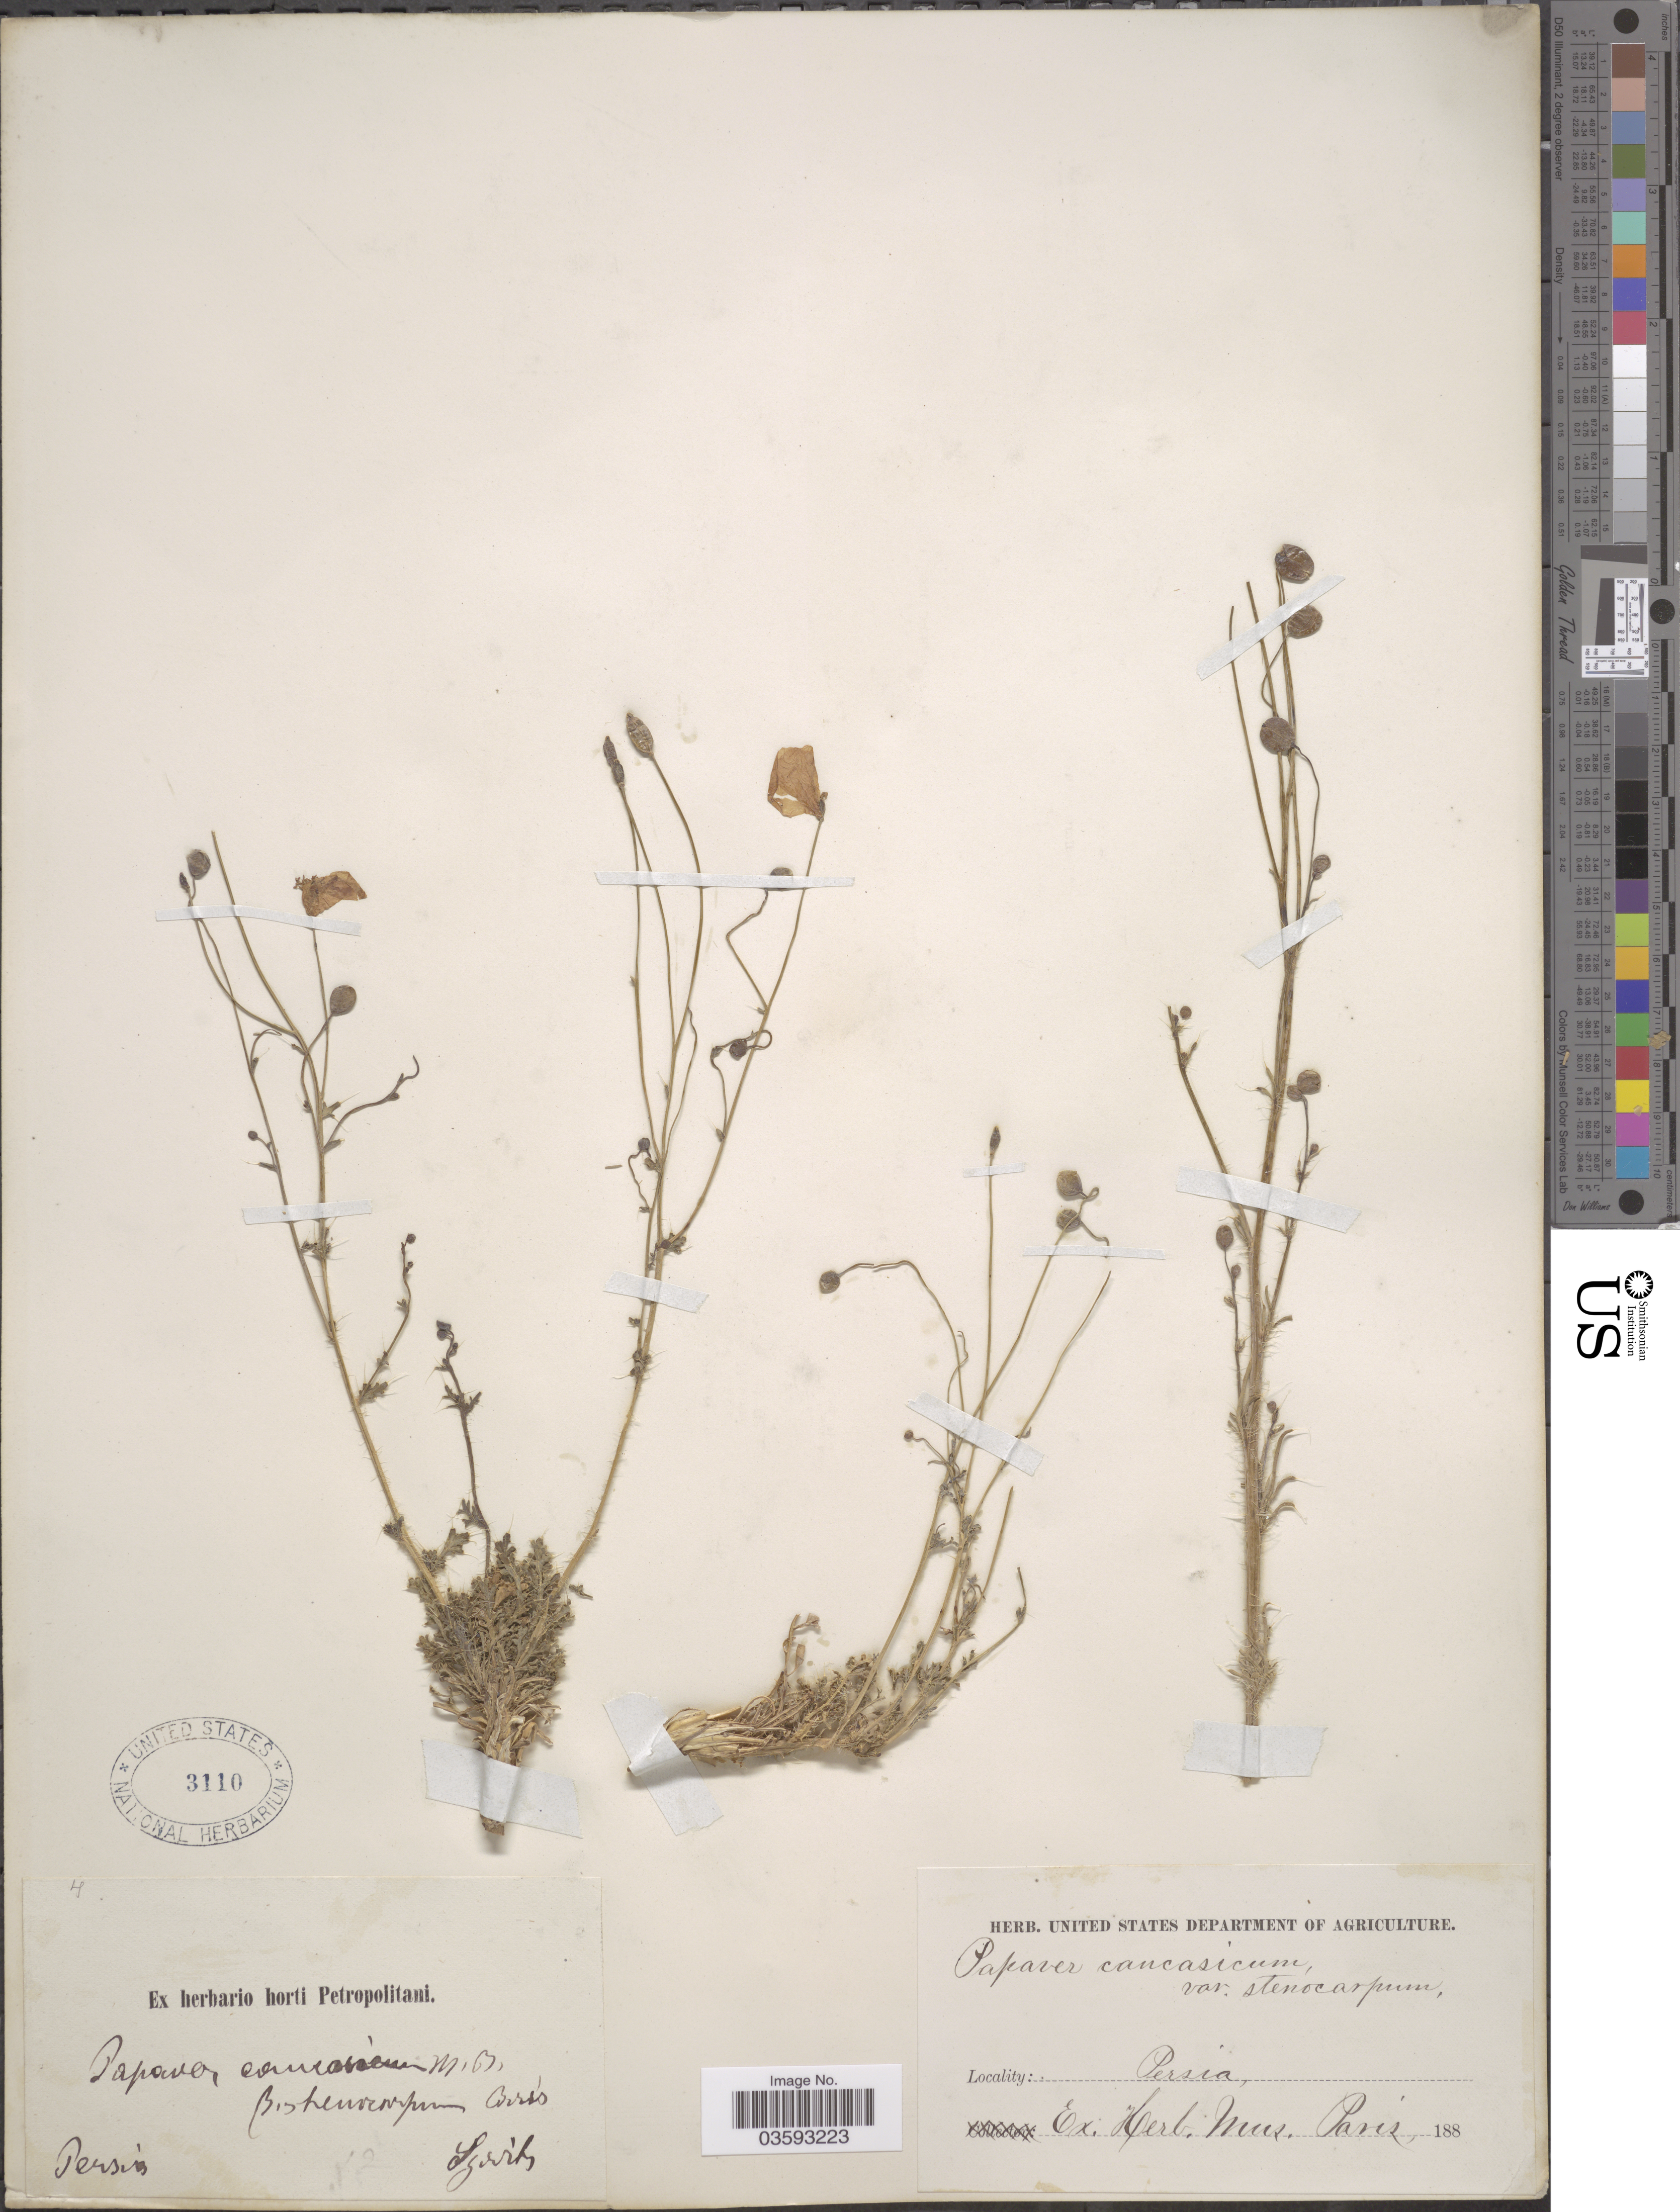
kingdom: Plantae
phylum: Tracheophyta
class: Magnoliopsida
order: Ranunculales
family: Papaveraceae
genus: Papaver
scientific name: Papaver armeniacum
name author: (L.) DC.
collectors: Szovits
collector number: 4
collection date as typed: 188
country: Iran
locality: Persia.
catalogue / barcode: US 3110